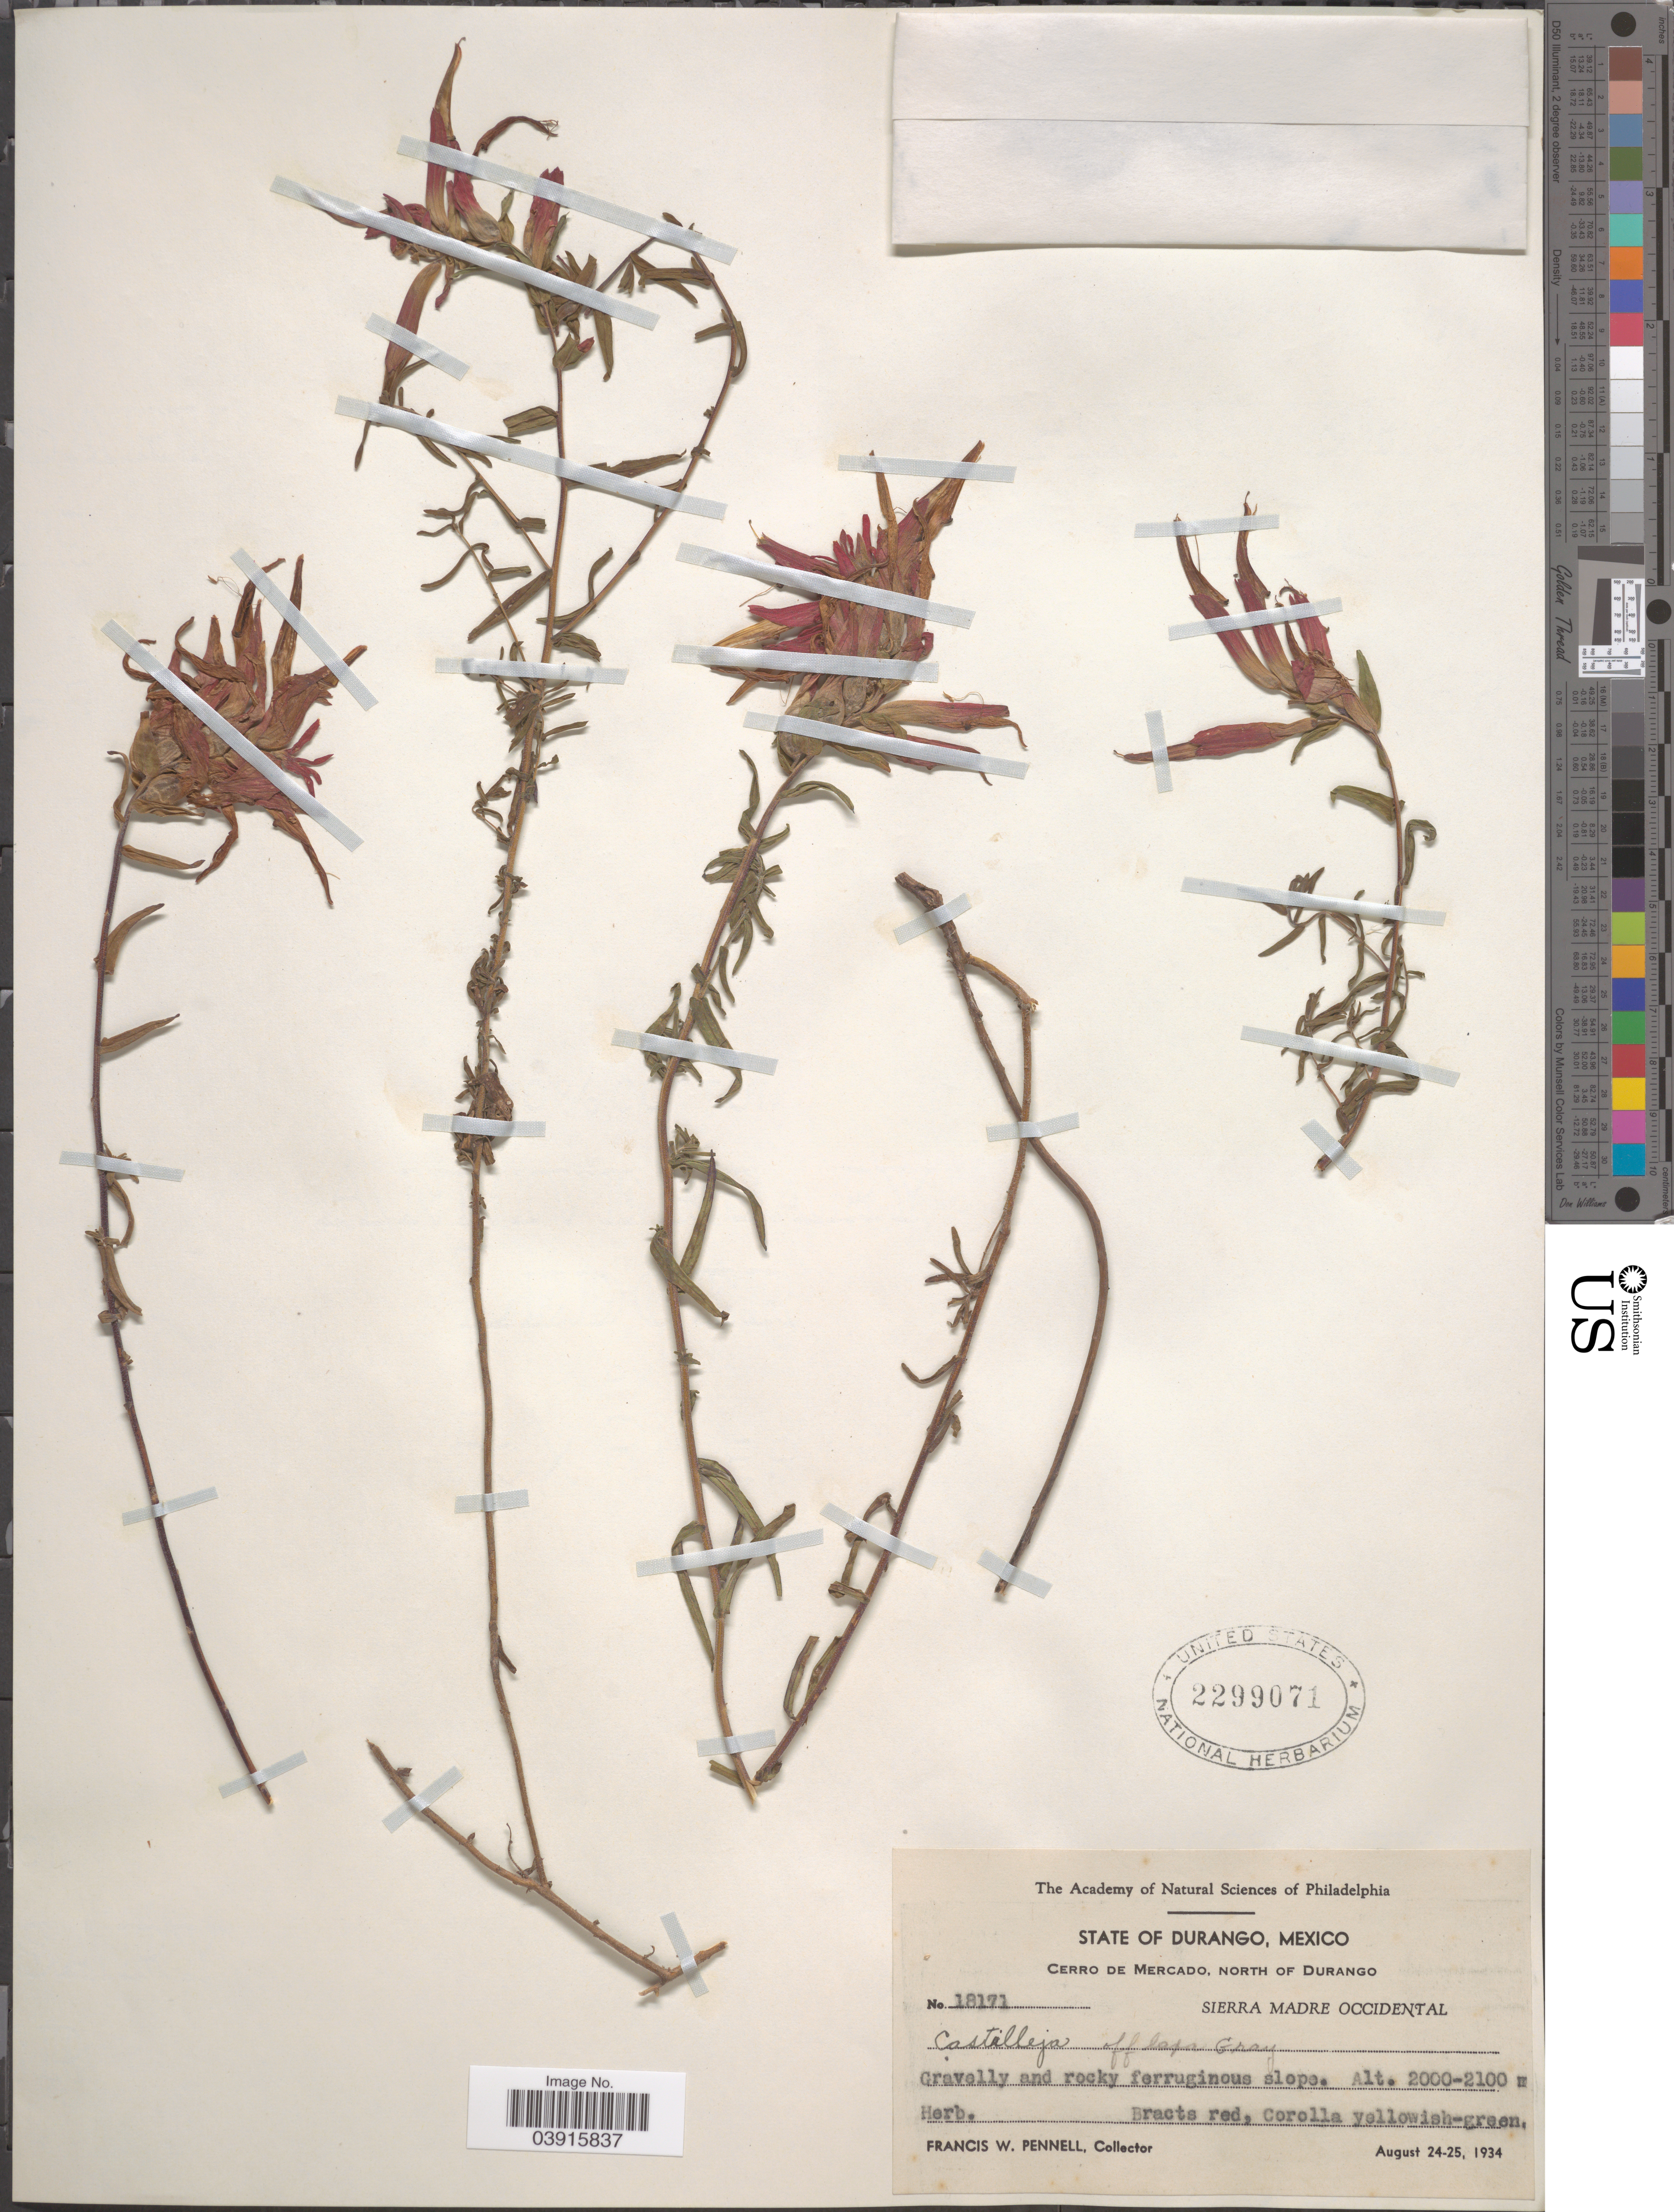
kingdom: Plantae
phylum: Tracheophyta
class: Magnoliopsida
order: Lamiales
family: Orobanchaceae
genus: Castilleja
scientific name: Castilleja tenuiflora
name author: Benth.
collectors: F. W. Pennell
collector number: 18171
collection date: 1934-08-24/1934-08-25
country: Mexico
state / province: Durango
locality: Cerro de Mercado, north of Durango. Sierra Madre Occidental.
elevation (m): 2000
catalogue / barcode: US 2299071